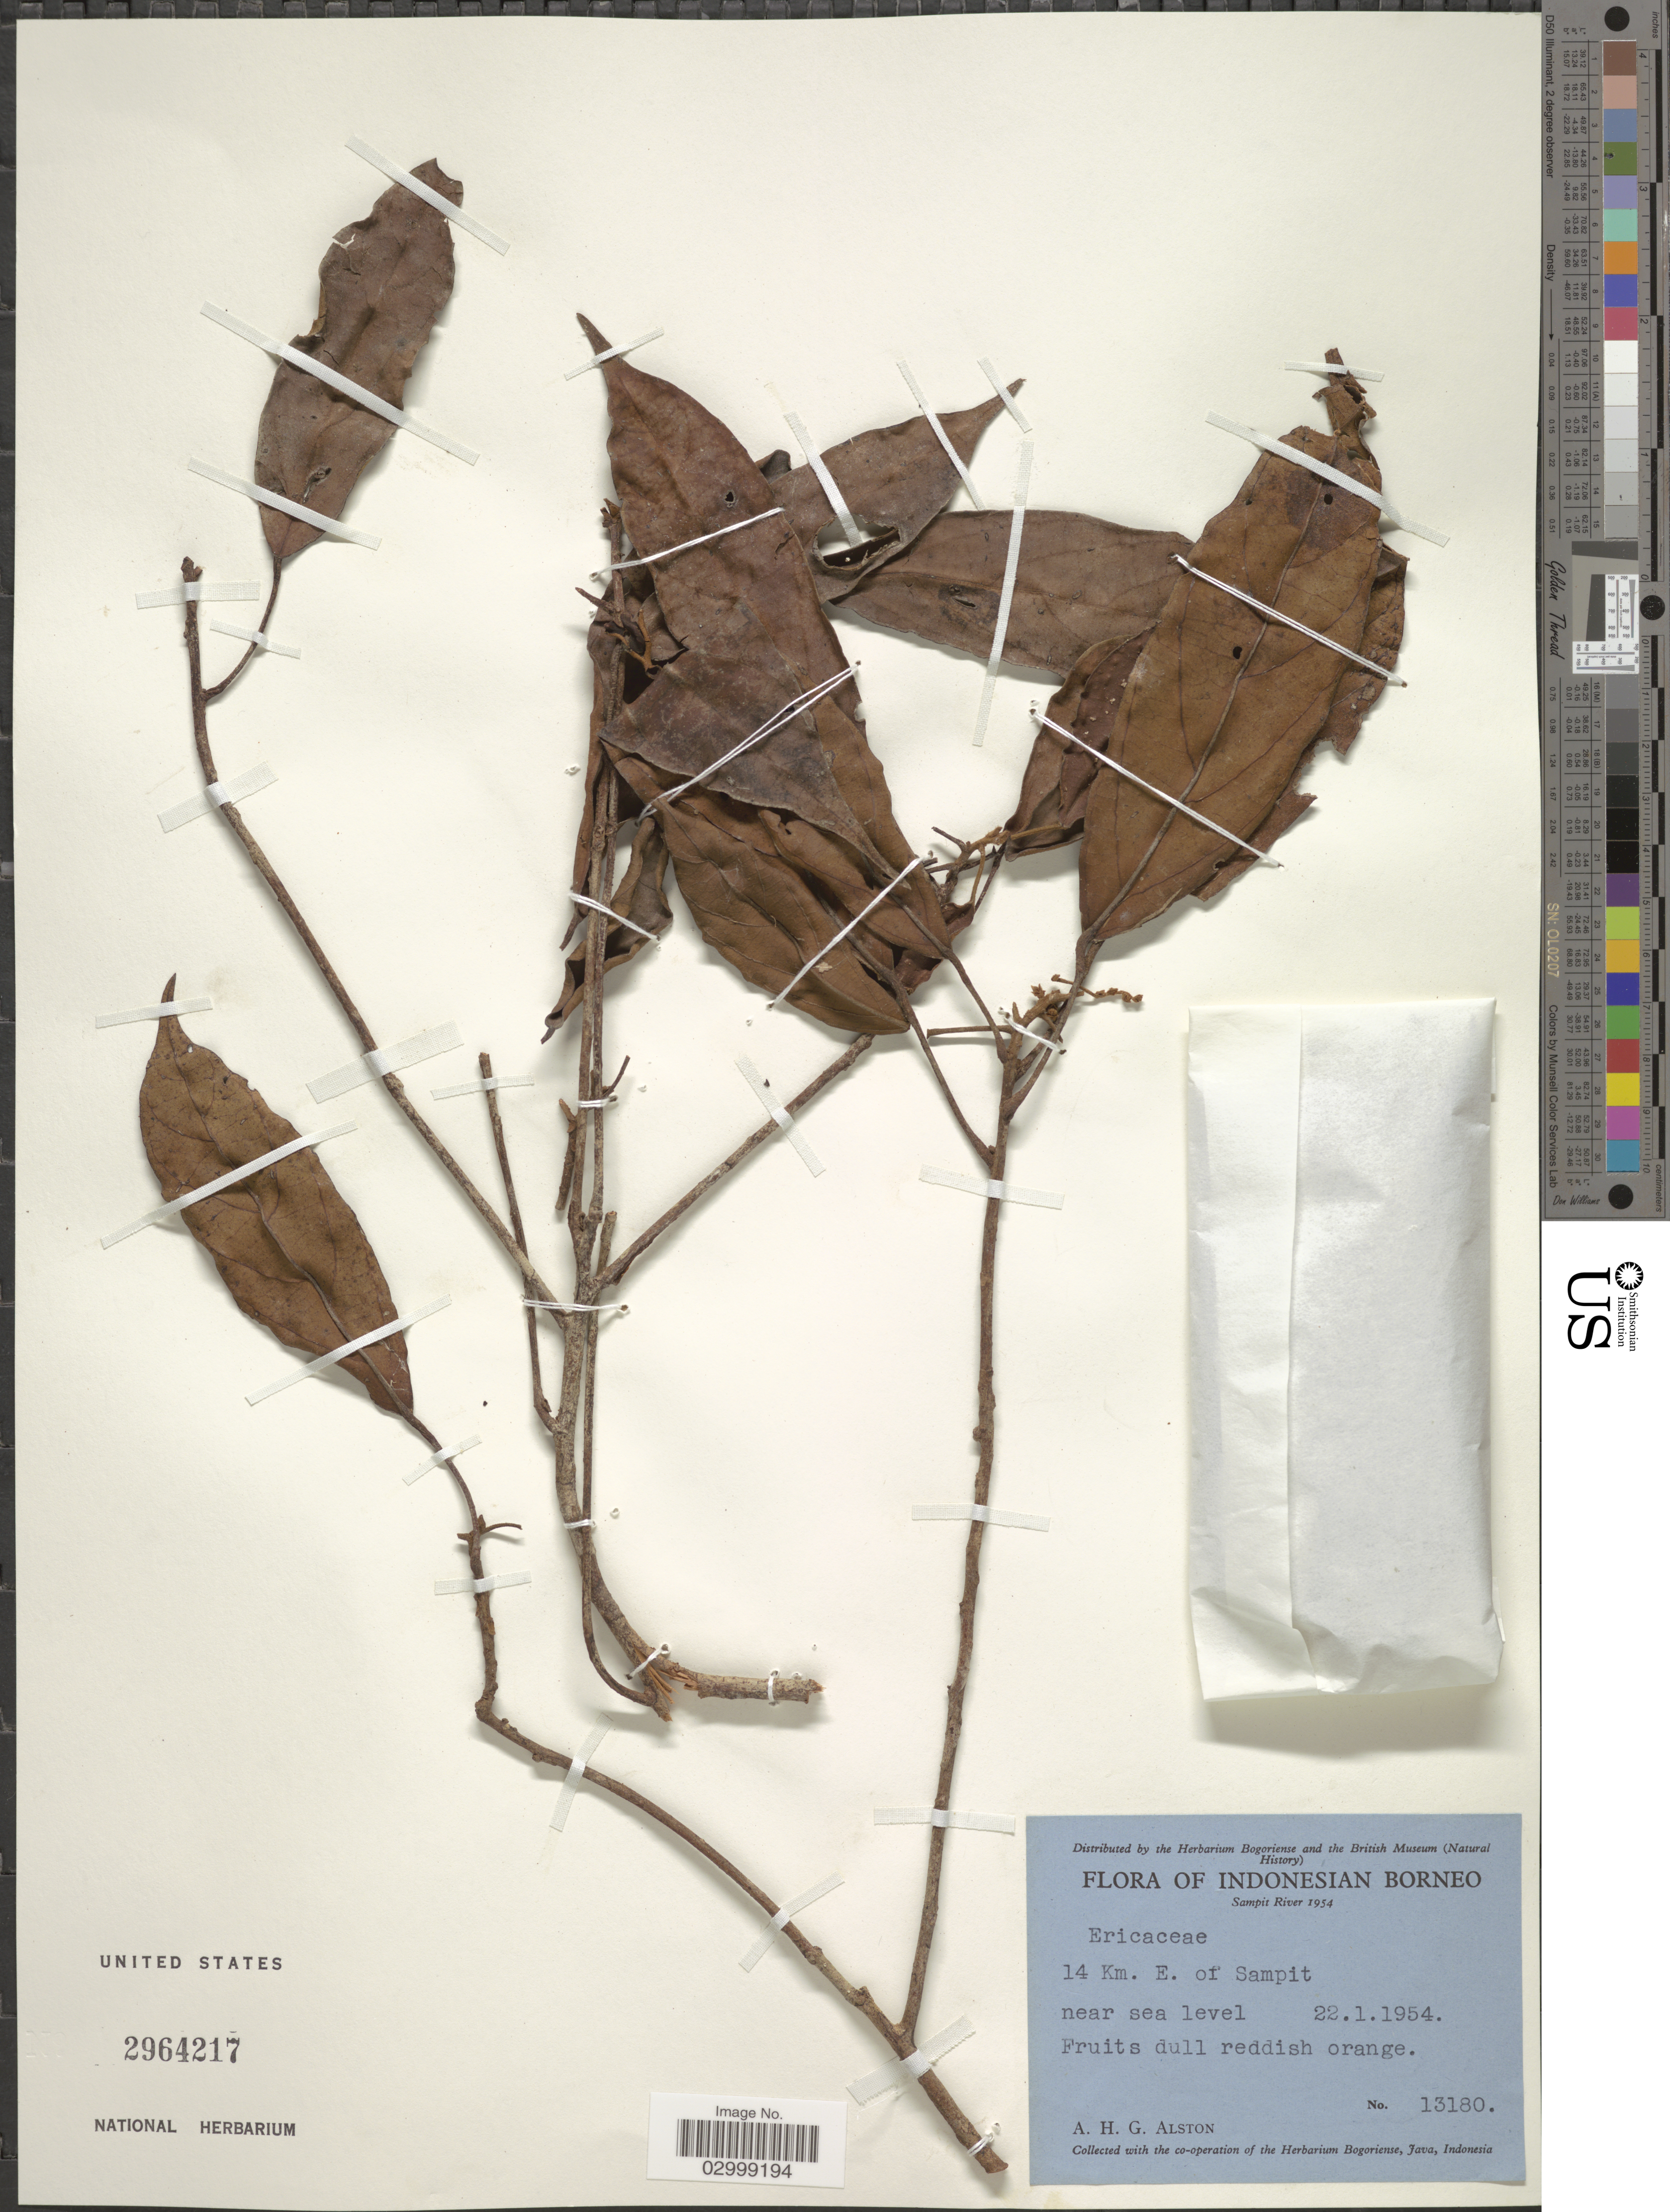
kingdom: Plantae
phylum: Tracheophyta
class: Magnoliopsida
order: Ericales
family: Ericaceae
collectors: A. H. Alston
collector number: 13180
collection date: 1954-01-22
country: Indonesia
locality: Indonesian Borneo, Sampit River, 14 Km. E of Sampit.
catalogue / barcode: US 2964217